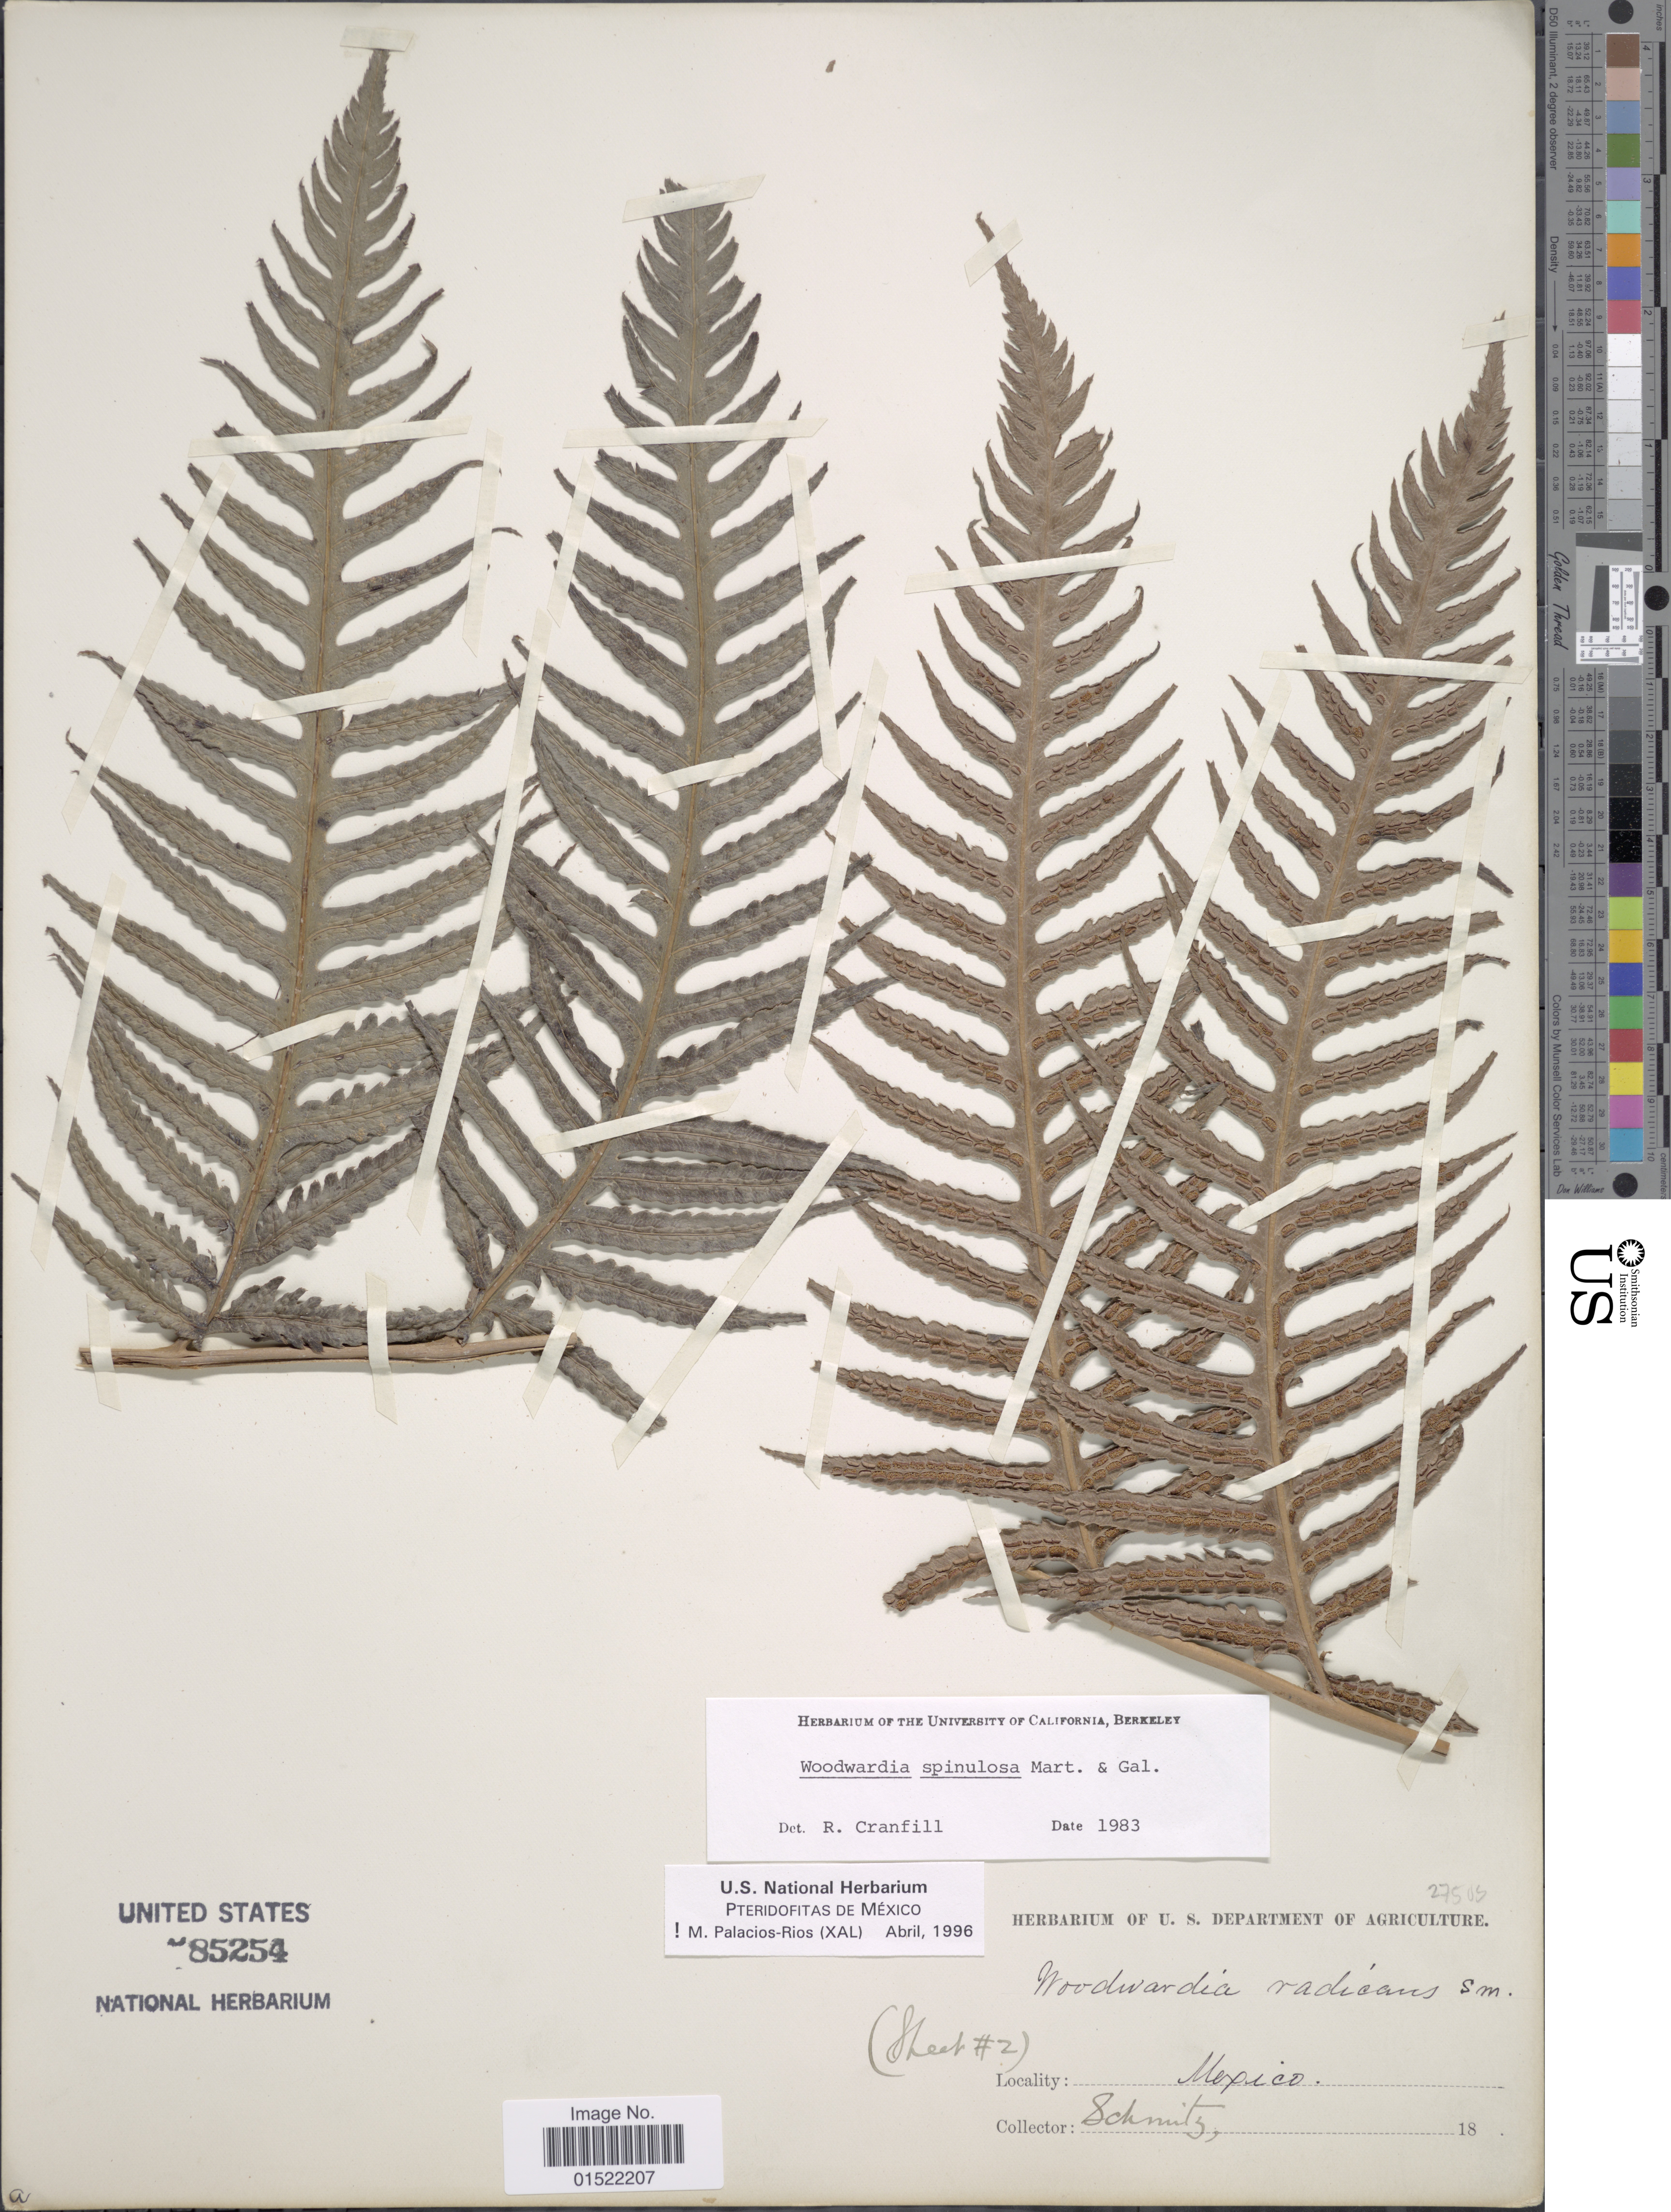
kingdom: Plantae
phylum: Tracheophyta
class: Polypodiopsida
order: Polypodiales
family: Blechnaceae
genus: Woodwardia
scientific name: Woodwardia spinulosa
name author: M. Martens & Galeotti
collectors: -. Schmitz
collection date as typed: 18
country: Mexico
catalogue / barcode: US 85254